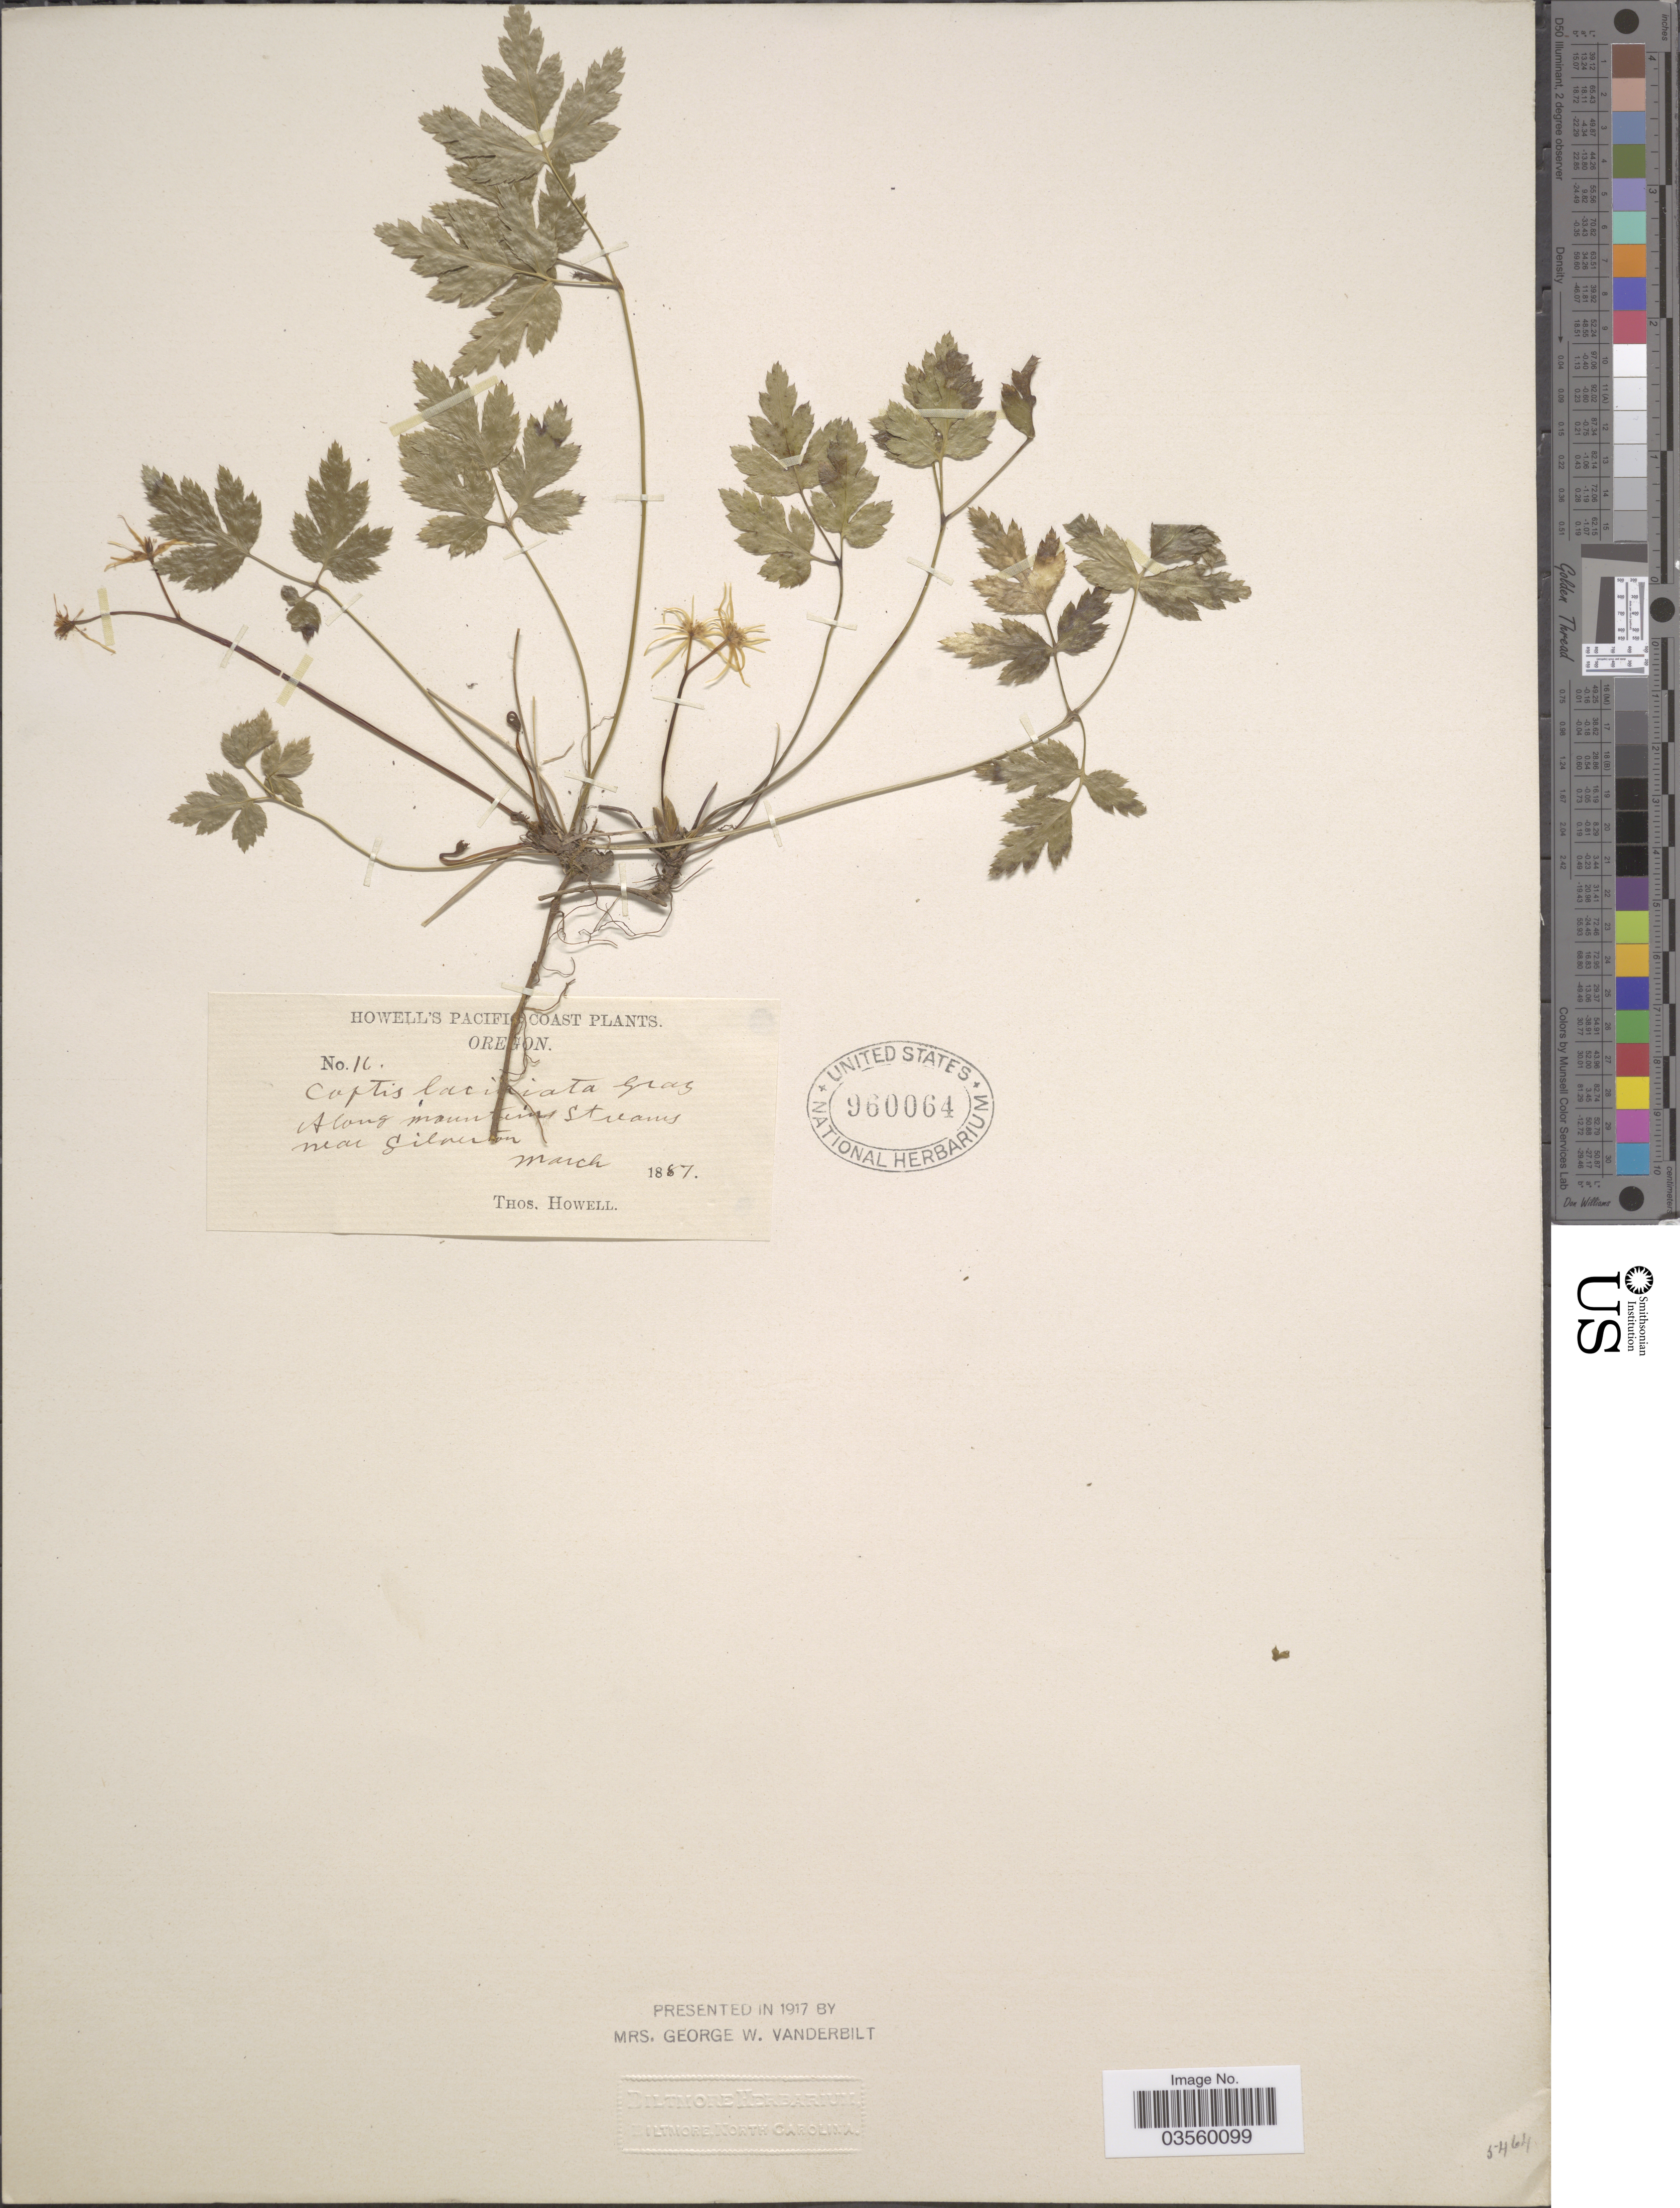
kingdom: Plantae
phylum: Tracheophyta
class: Magnoliopsida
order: Ranunculales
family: Ranunculaceae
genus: Coptis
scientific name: Coptis laciniata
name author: A. Gray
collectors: T. Howell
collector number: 16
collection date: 1887-03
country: United States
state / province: Oregon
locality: Pacific Coast. Along mountains streams near Silverton.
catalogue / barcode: US 960064